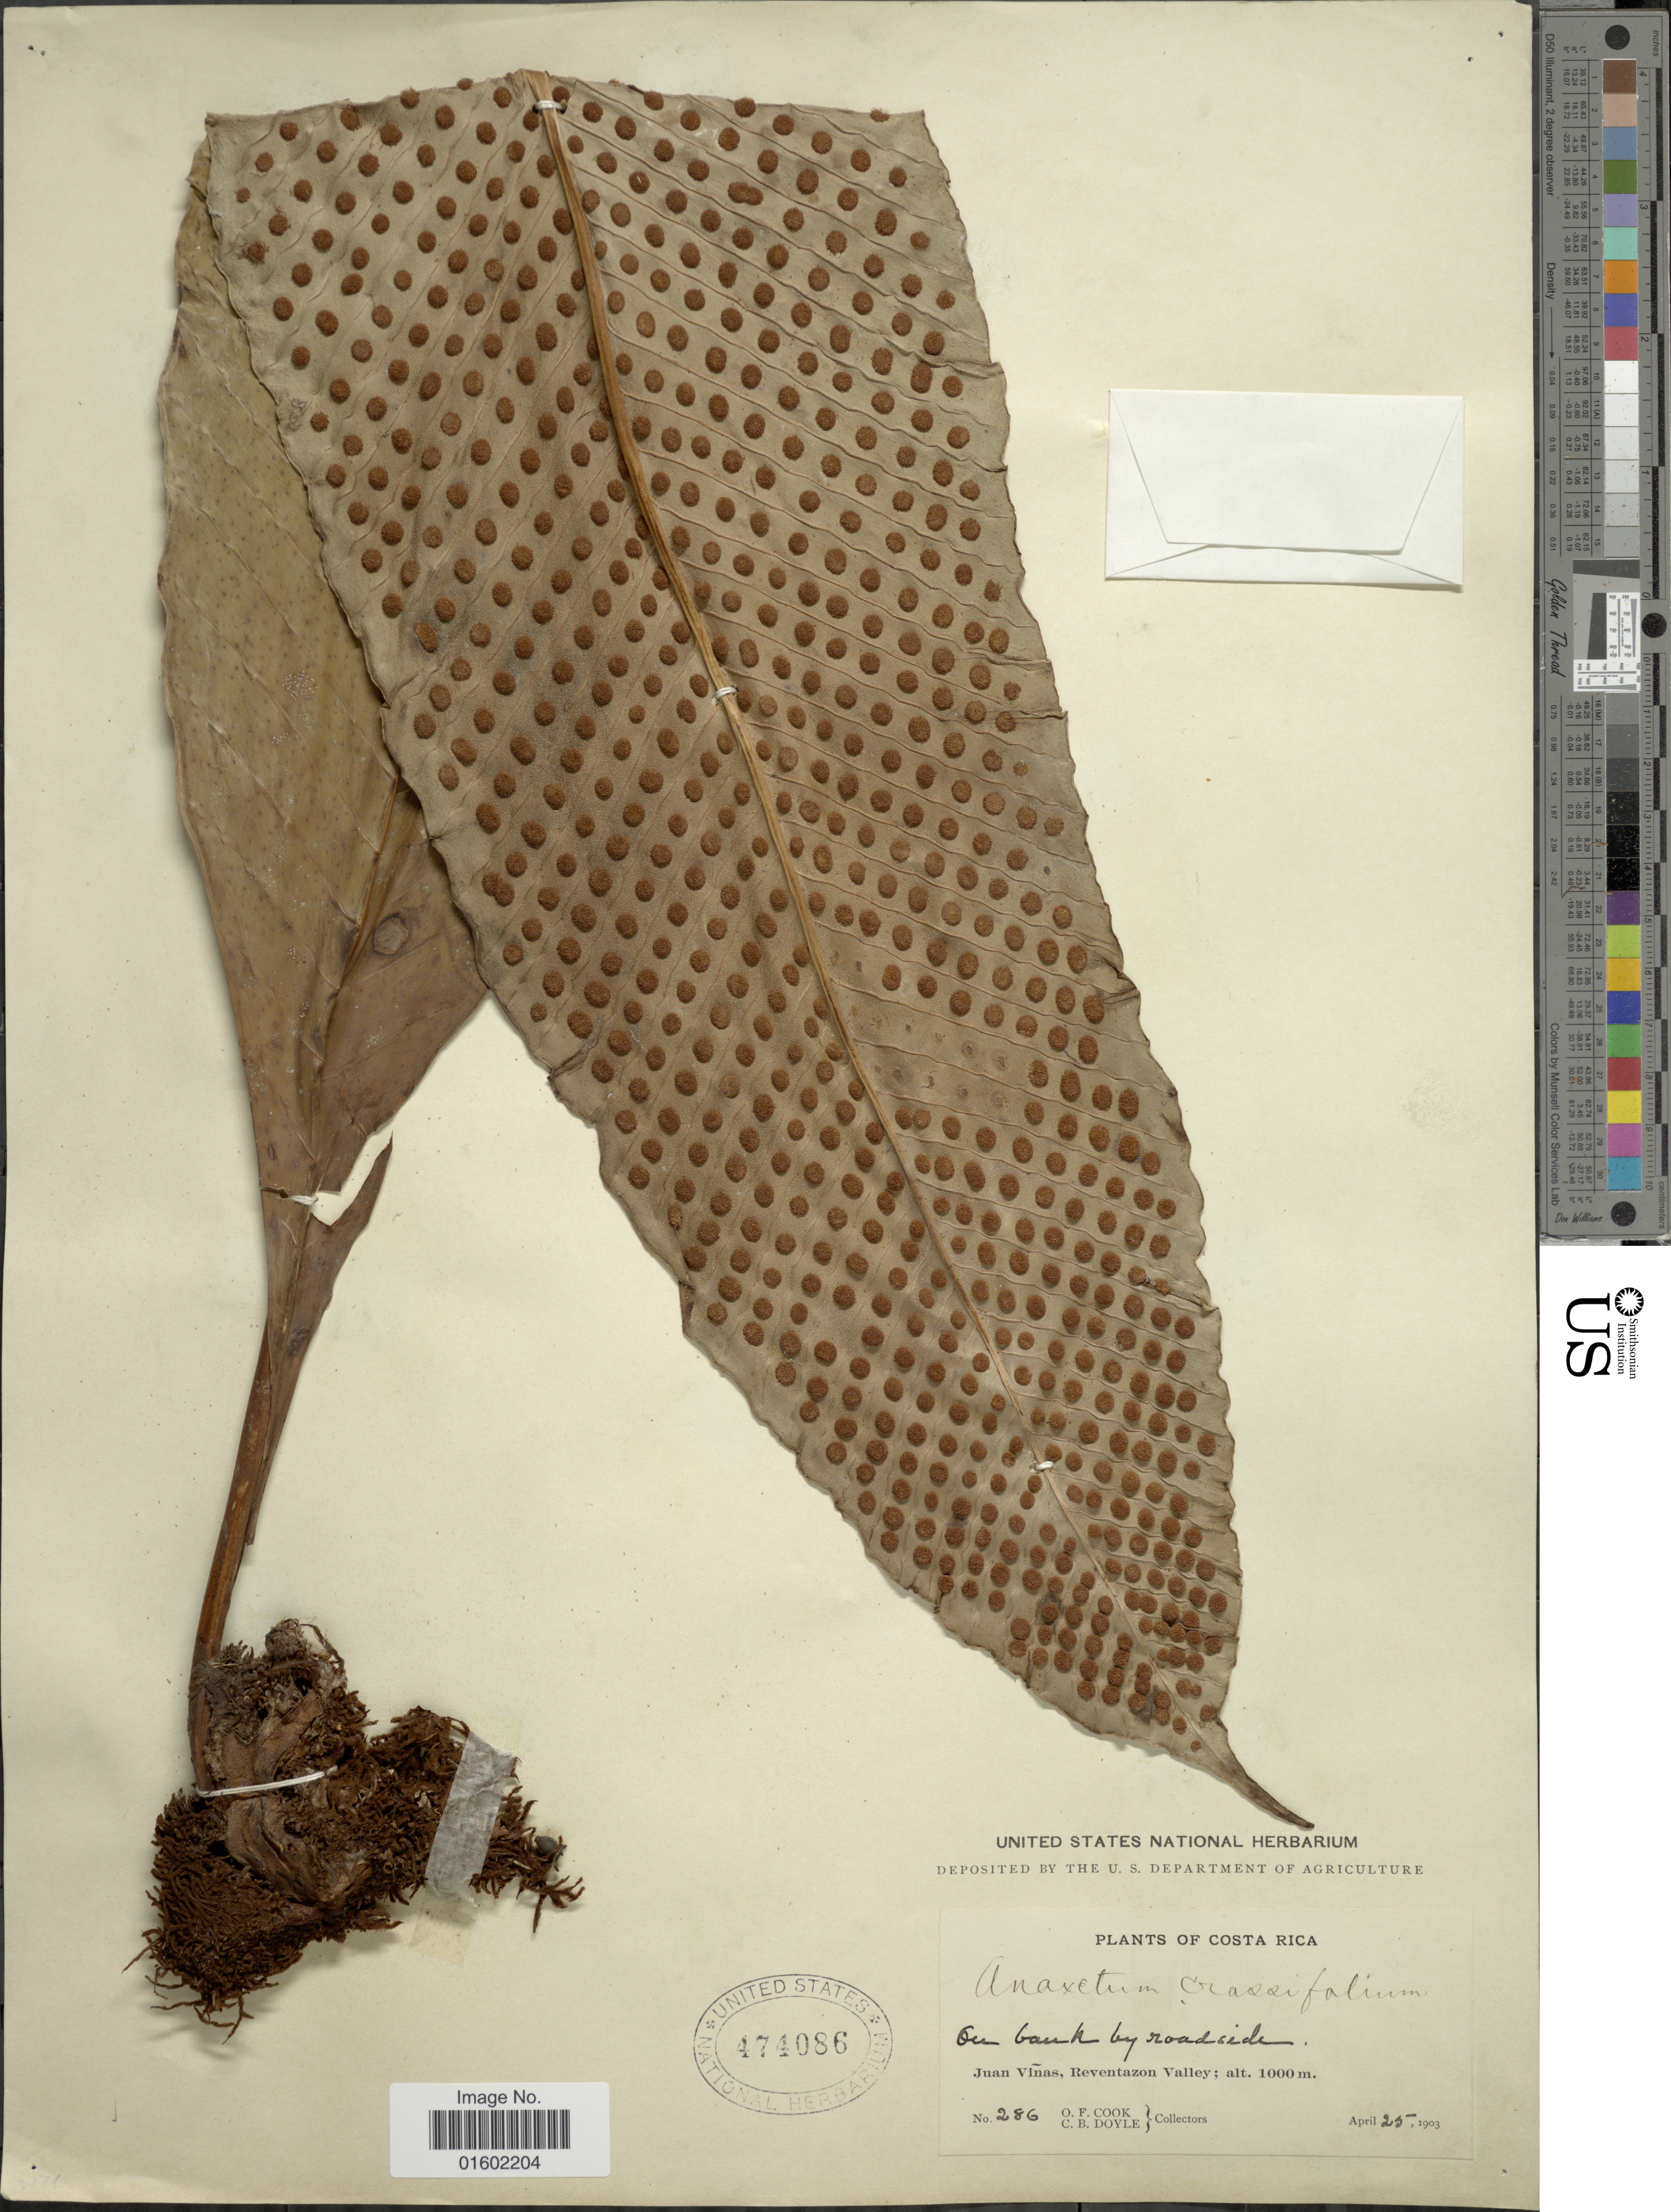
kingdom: Plantae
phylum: Tracheophyta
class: Polypodiopsida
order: Polypodiales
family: Polypodiaceae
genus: Niphidium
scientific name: Niphidium crassifolium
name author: (L.) Lellinger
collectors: O. F. Cook & C. Doyle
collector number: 286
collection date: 1903-04-25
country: Costa Rica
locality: Juan Viñas, Reventazon Valley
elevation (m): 1000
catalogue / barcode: US 474086